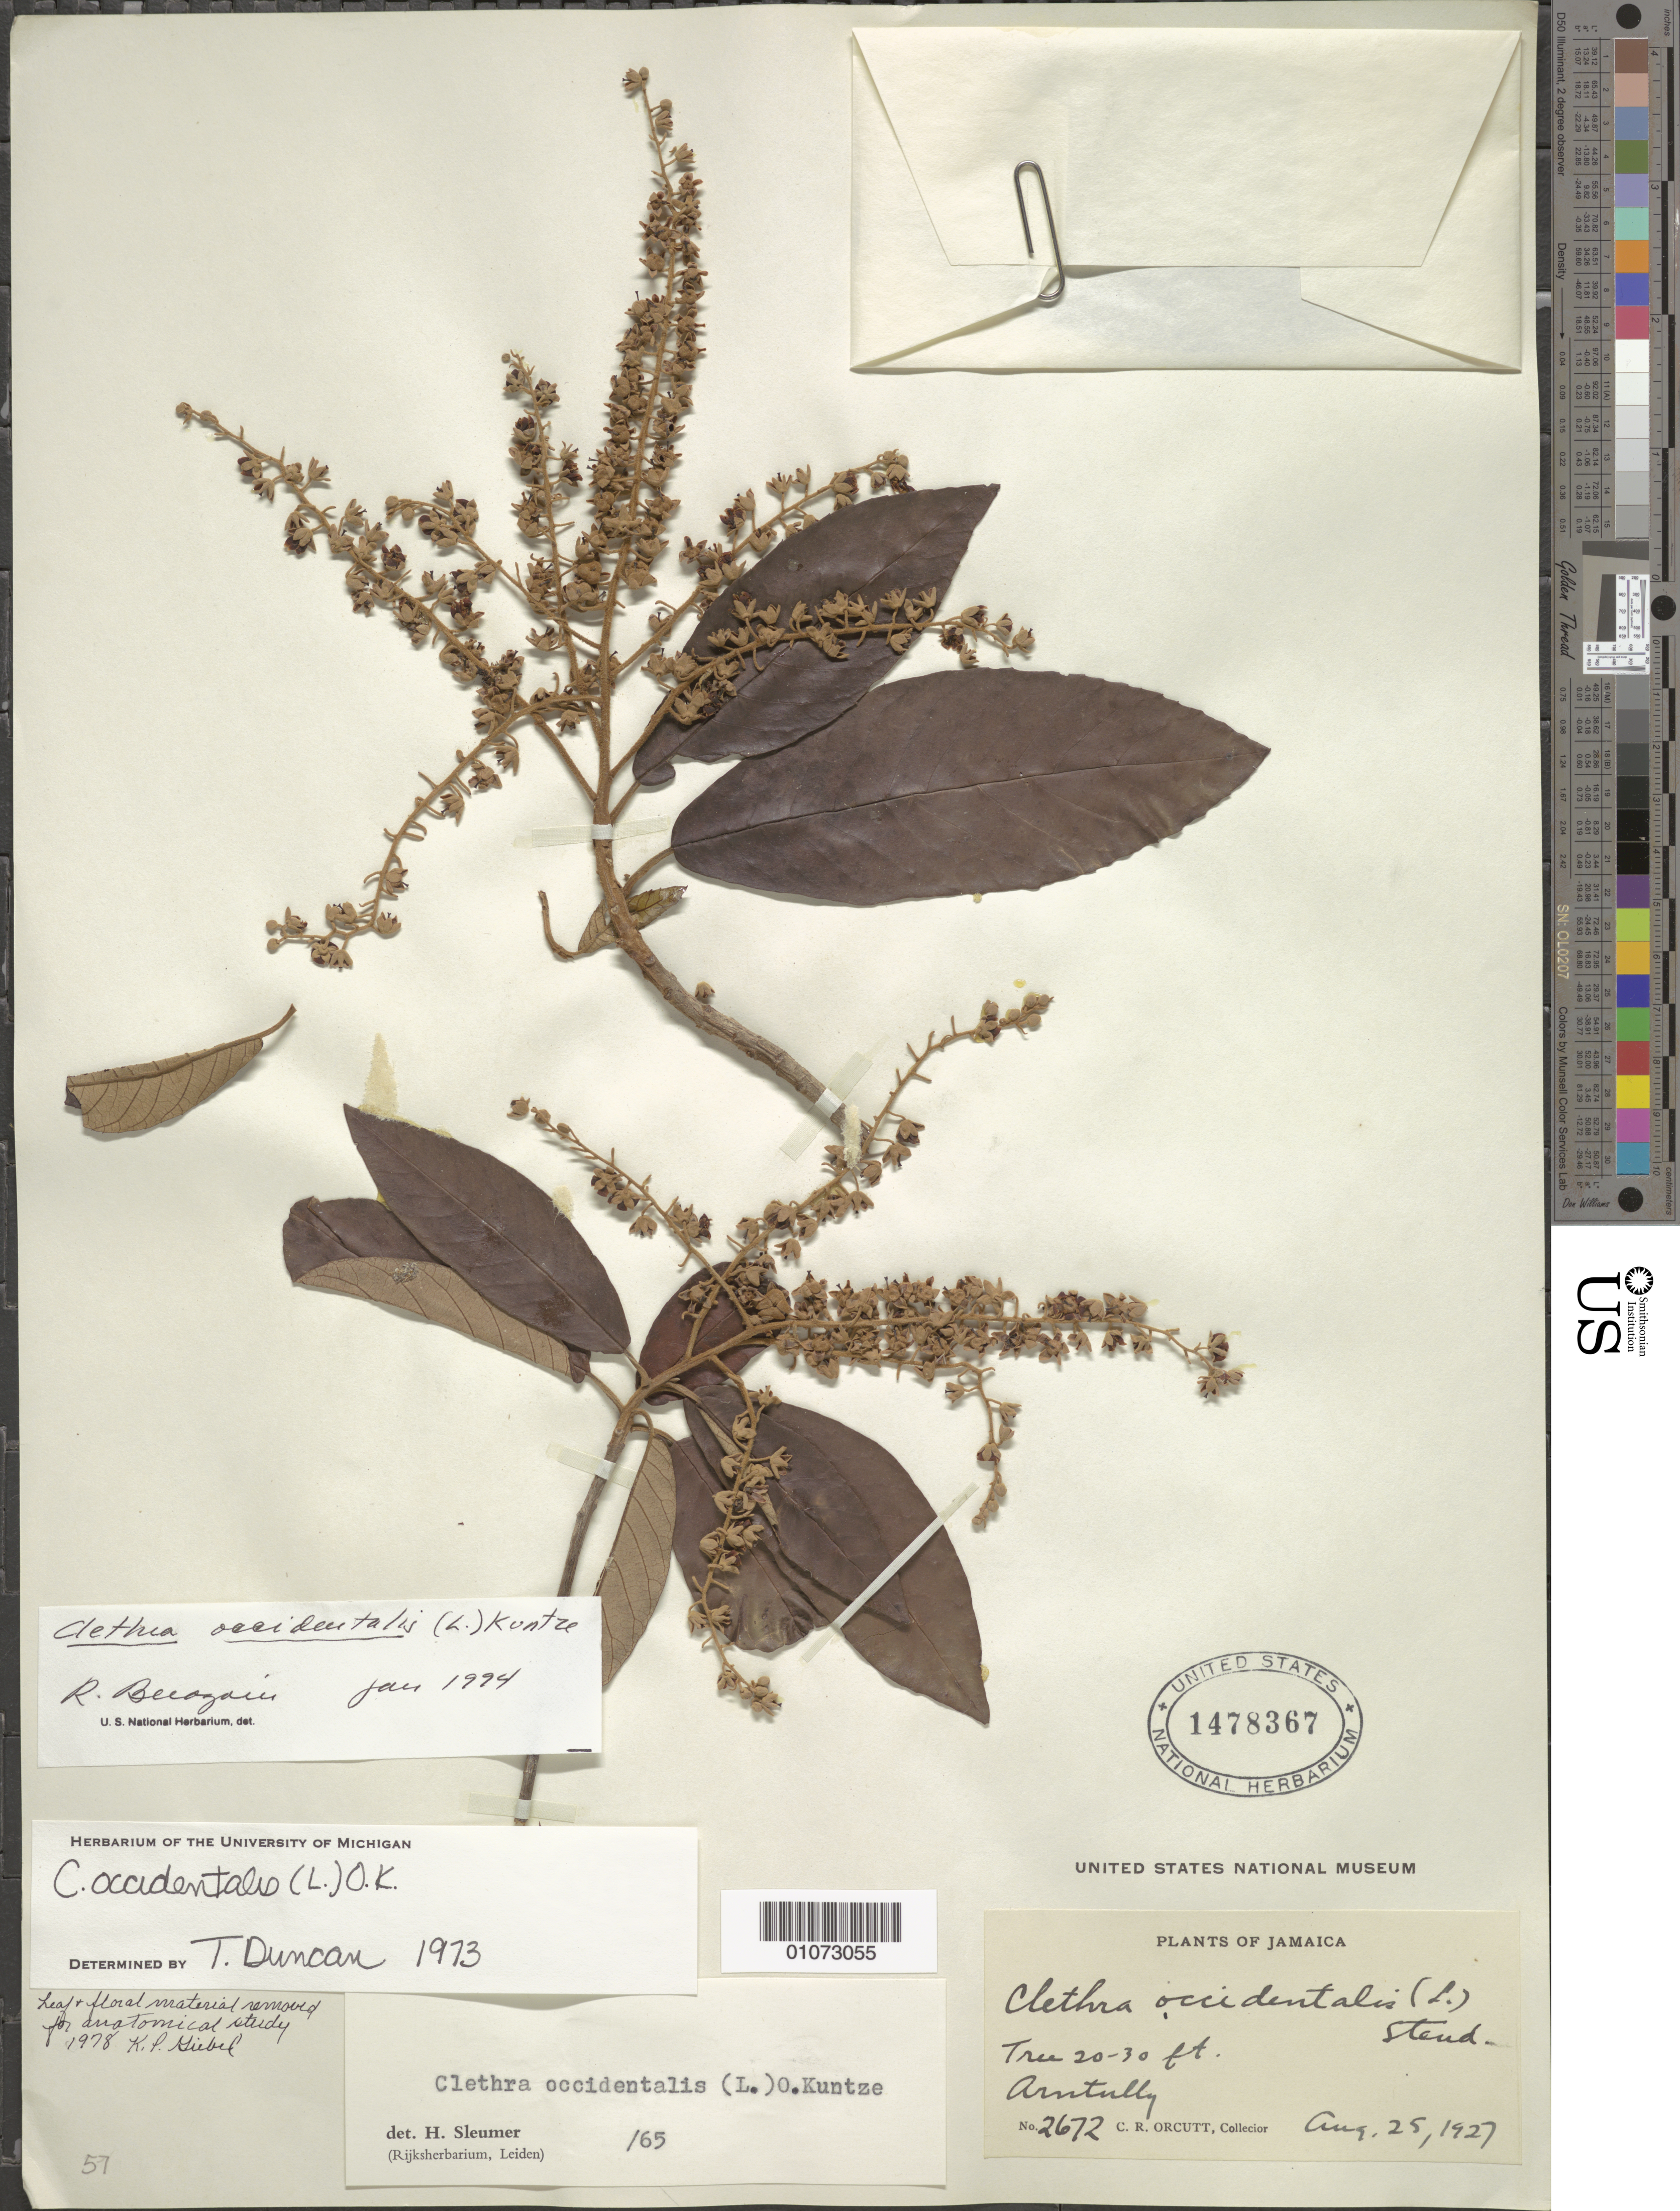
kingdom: Plantae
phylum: Tracheophyta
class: Magnoliopsida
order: Ericales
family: Clethraceae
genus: Clethra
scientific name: Clethra occidentalis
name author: (L.) Kuntze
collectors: C. R. Orcutt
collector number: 2672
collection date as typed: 25 Aug 1927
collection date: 1927-08-25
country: Jamaica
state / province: Saint Thomas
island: Jamaica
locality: Arntully.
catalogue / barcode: US 1478367